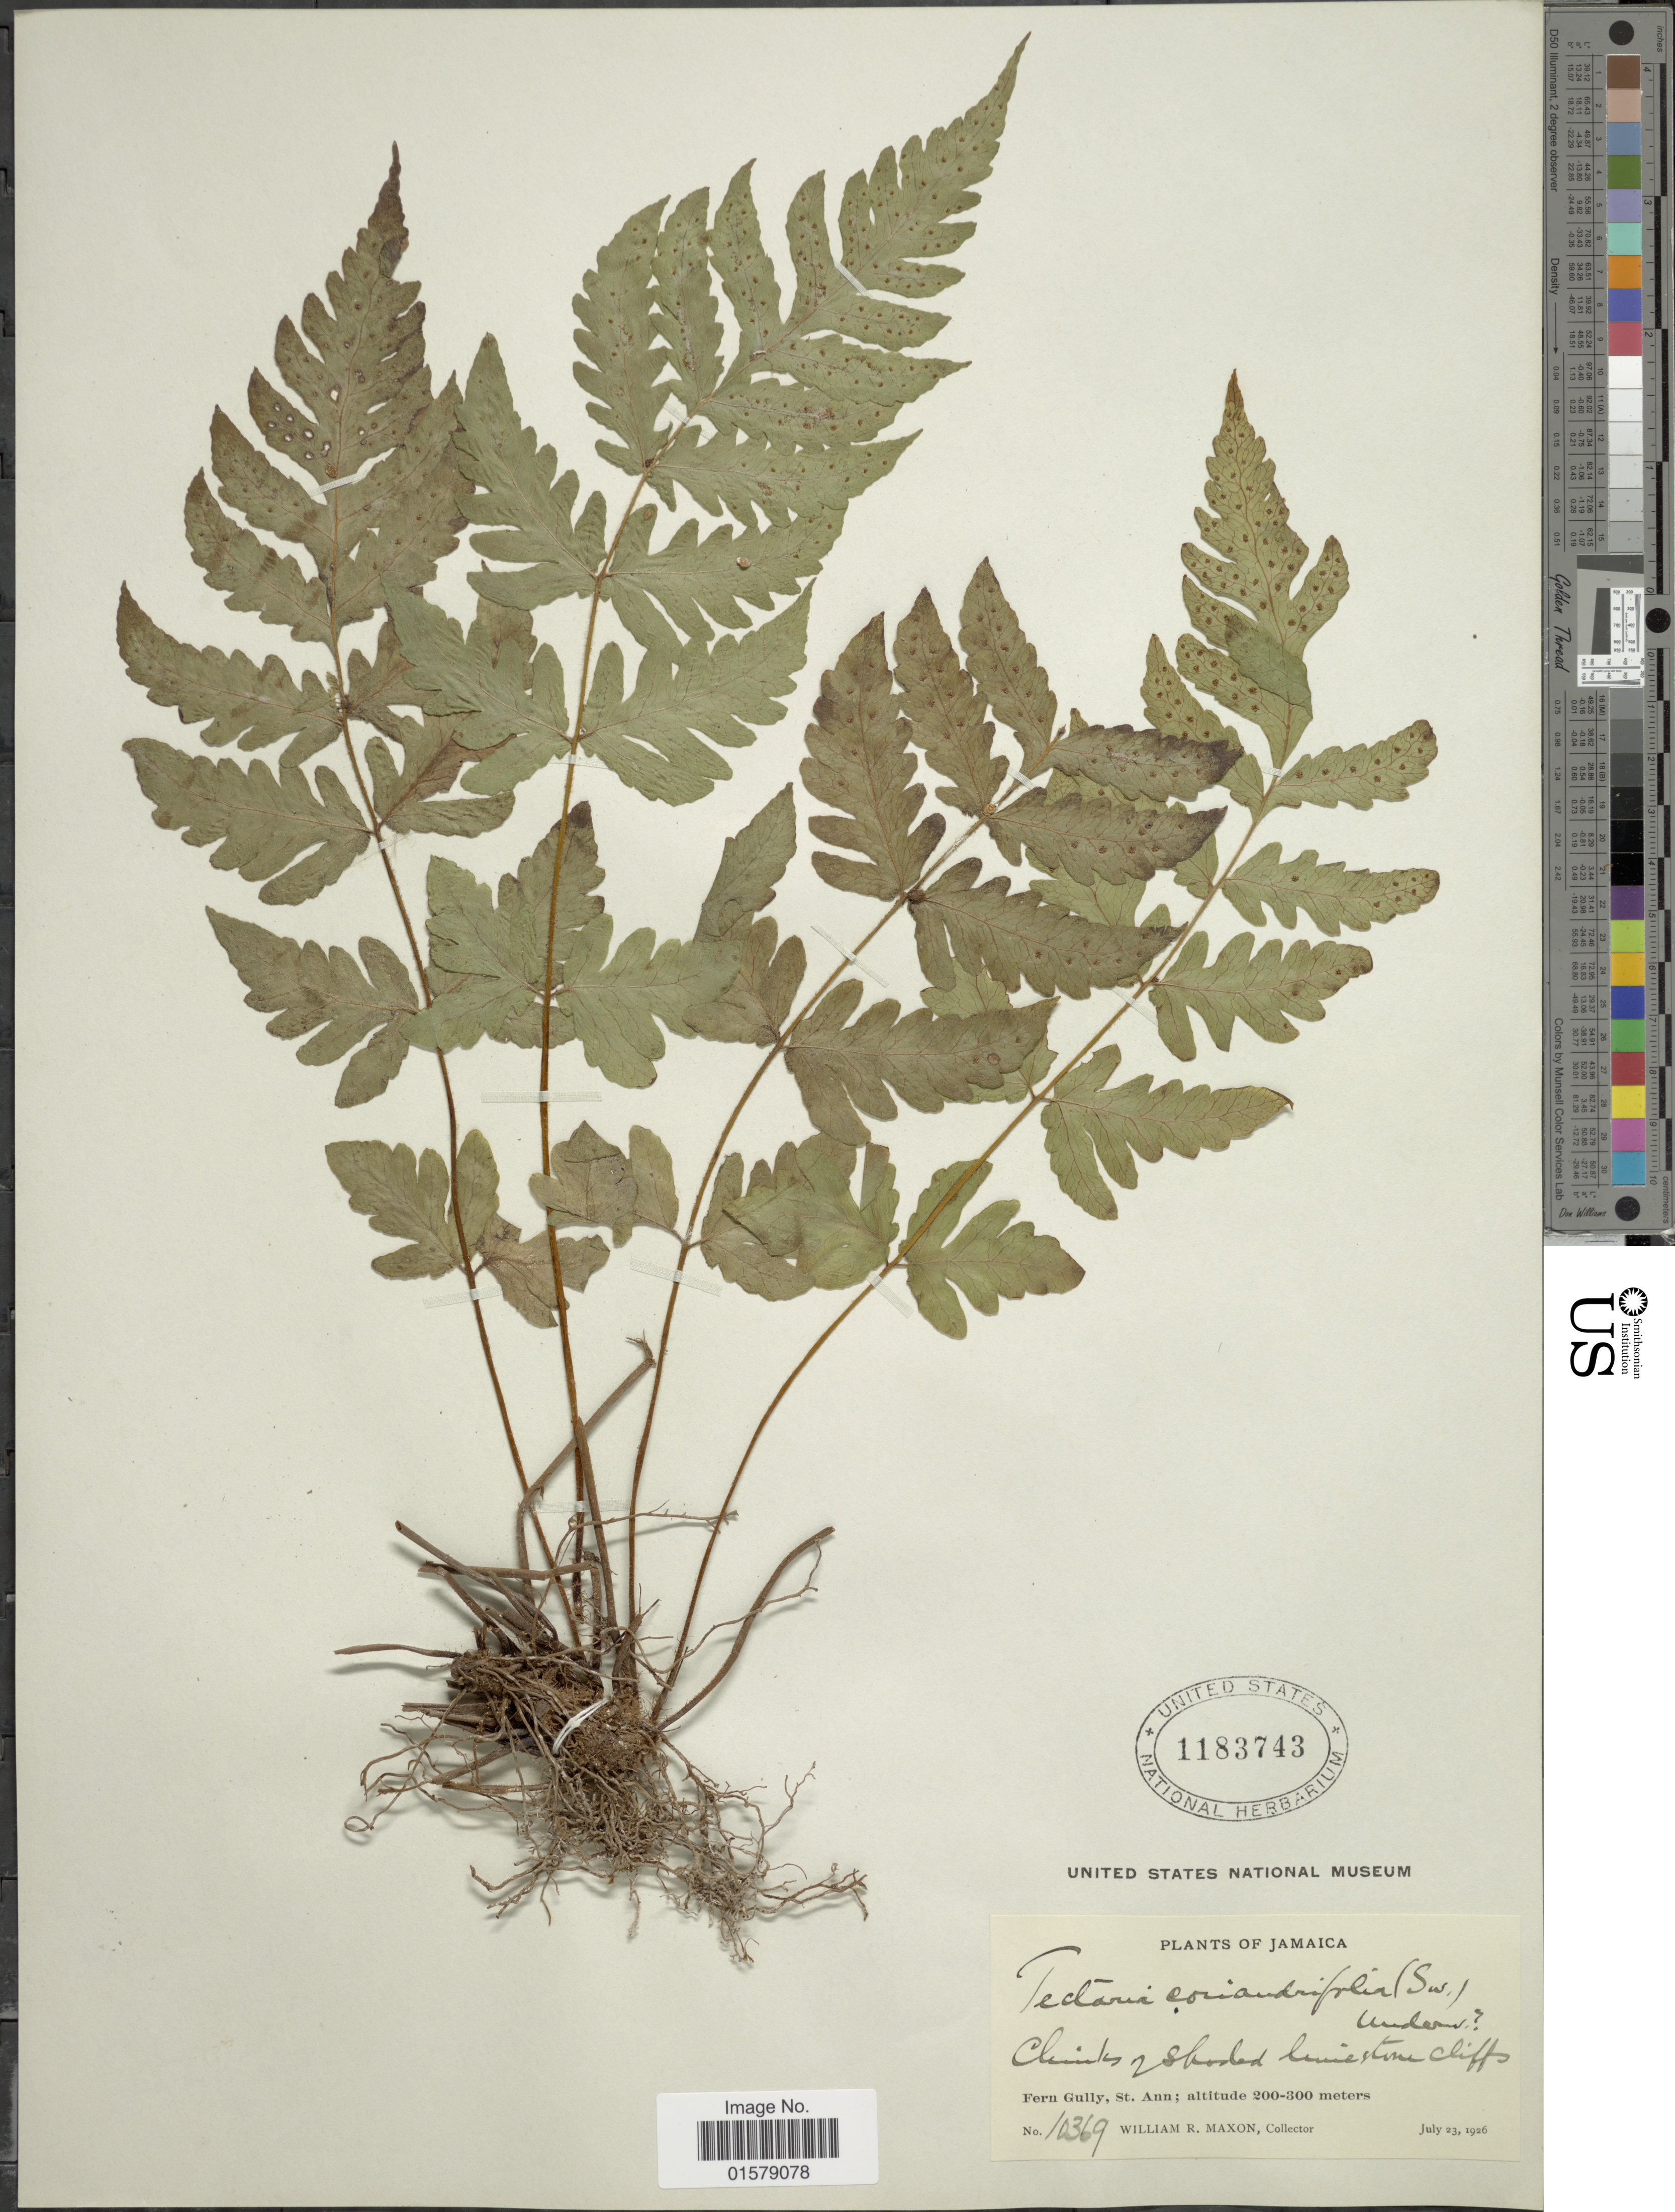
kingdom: Plantae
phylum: Tracheophyta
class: Polypodiopsida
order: Polypodiales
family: Tectariaceae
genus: Tectaria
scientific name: Tectaria coriandrifolia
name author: Underw.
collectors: W. R. Maxon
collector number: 10369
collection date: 1926-07-23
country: Jamaica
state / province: Saint Ann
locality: Fern Gully, St. Ann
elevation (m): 200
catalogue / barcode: US 1183743